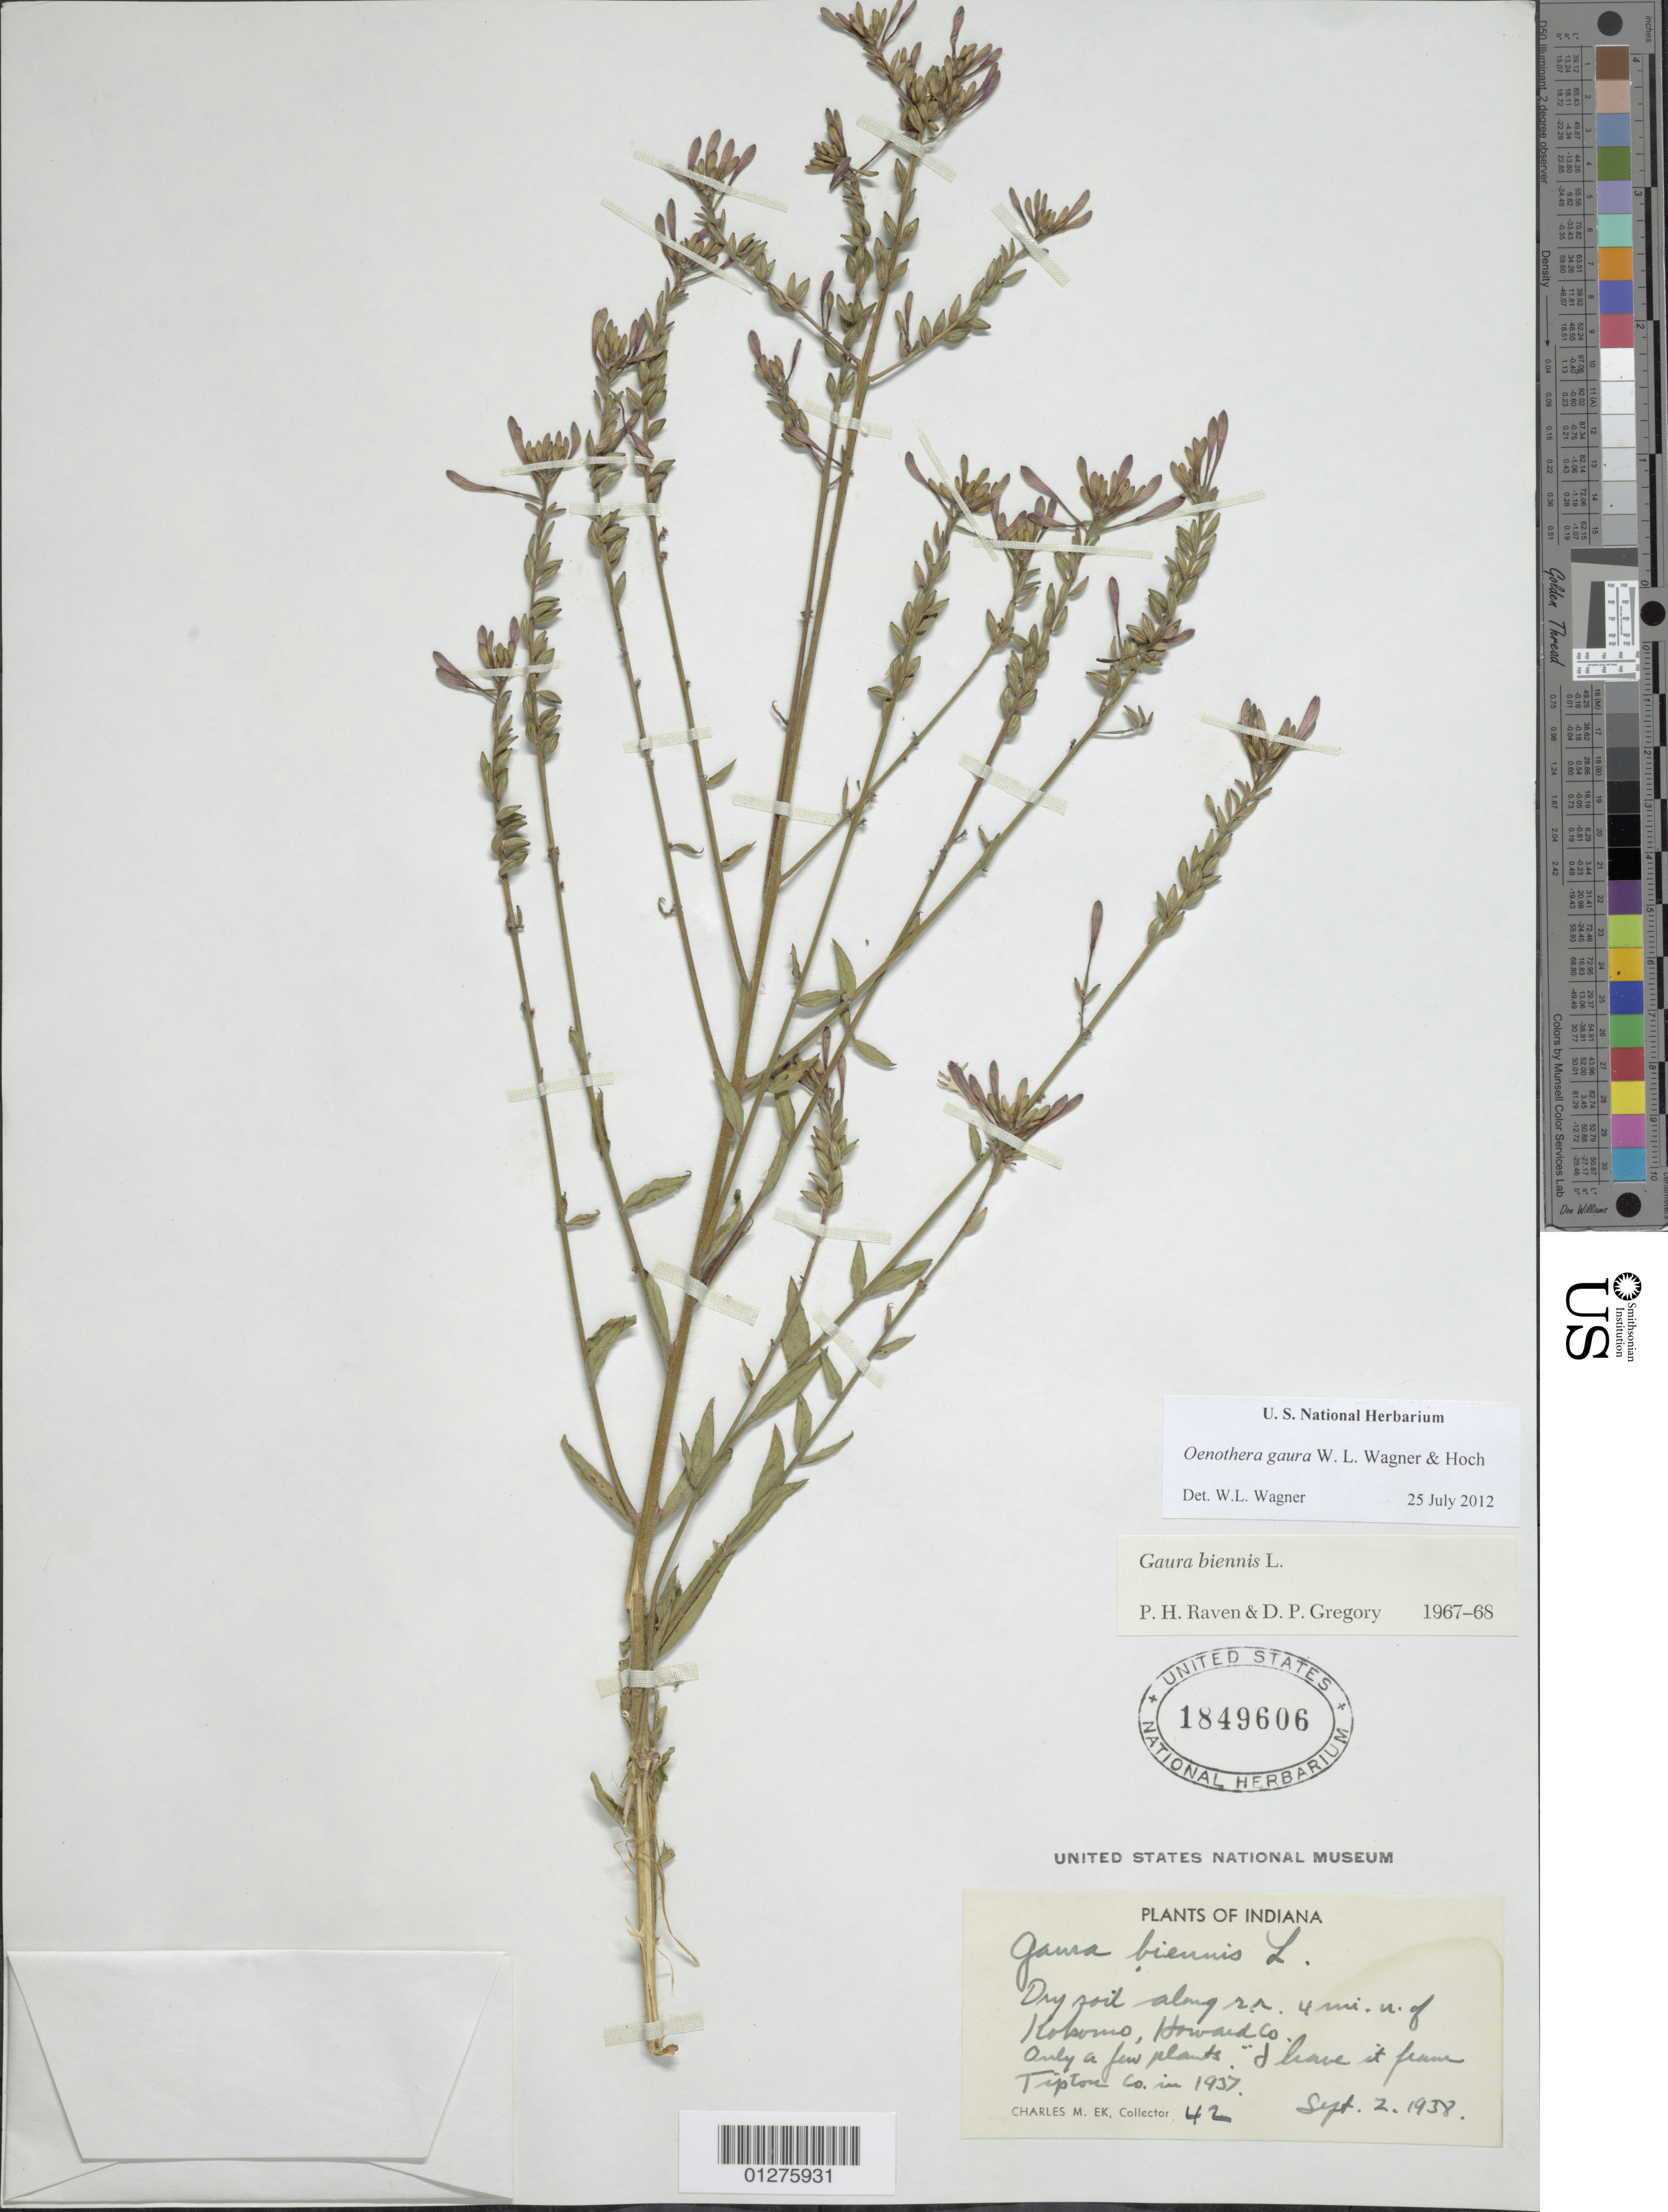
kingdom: Plantae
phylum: Tracheophyta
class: Magnoliopsida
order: Myrtales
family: Onagraceae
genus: Oenothera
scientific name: Oenothera gaura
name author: W.L. Wagner & Hoch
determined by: Wagner, W. L., (BOT), Smithsonian Institution - National Museum of Natural History (UNITED STATES)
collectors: C. Ek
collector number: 42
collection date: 1938-09-02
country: United States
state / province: Indiana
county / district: Howard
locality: Along r.r. 4 mi N. of Kokomo.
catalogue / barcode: US 1849606